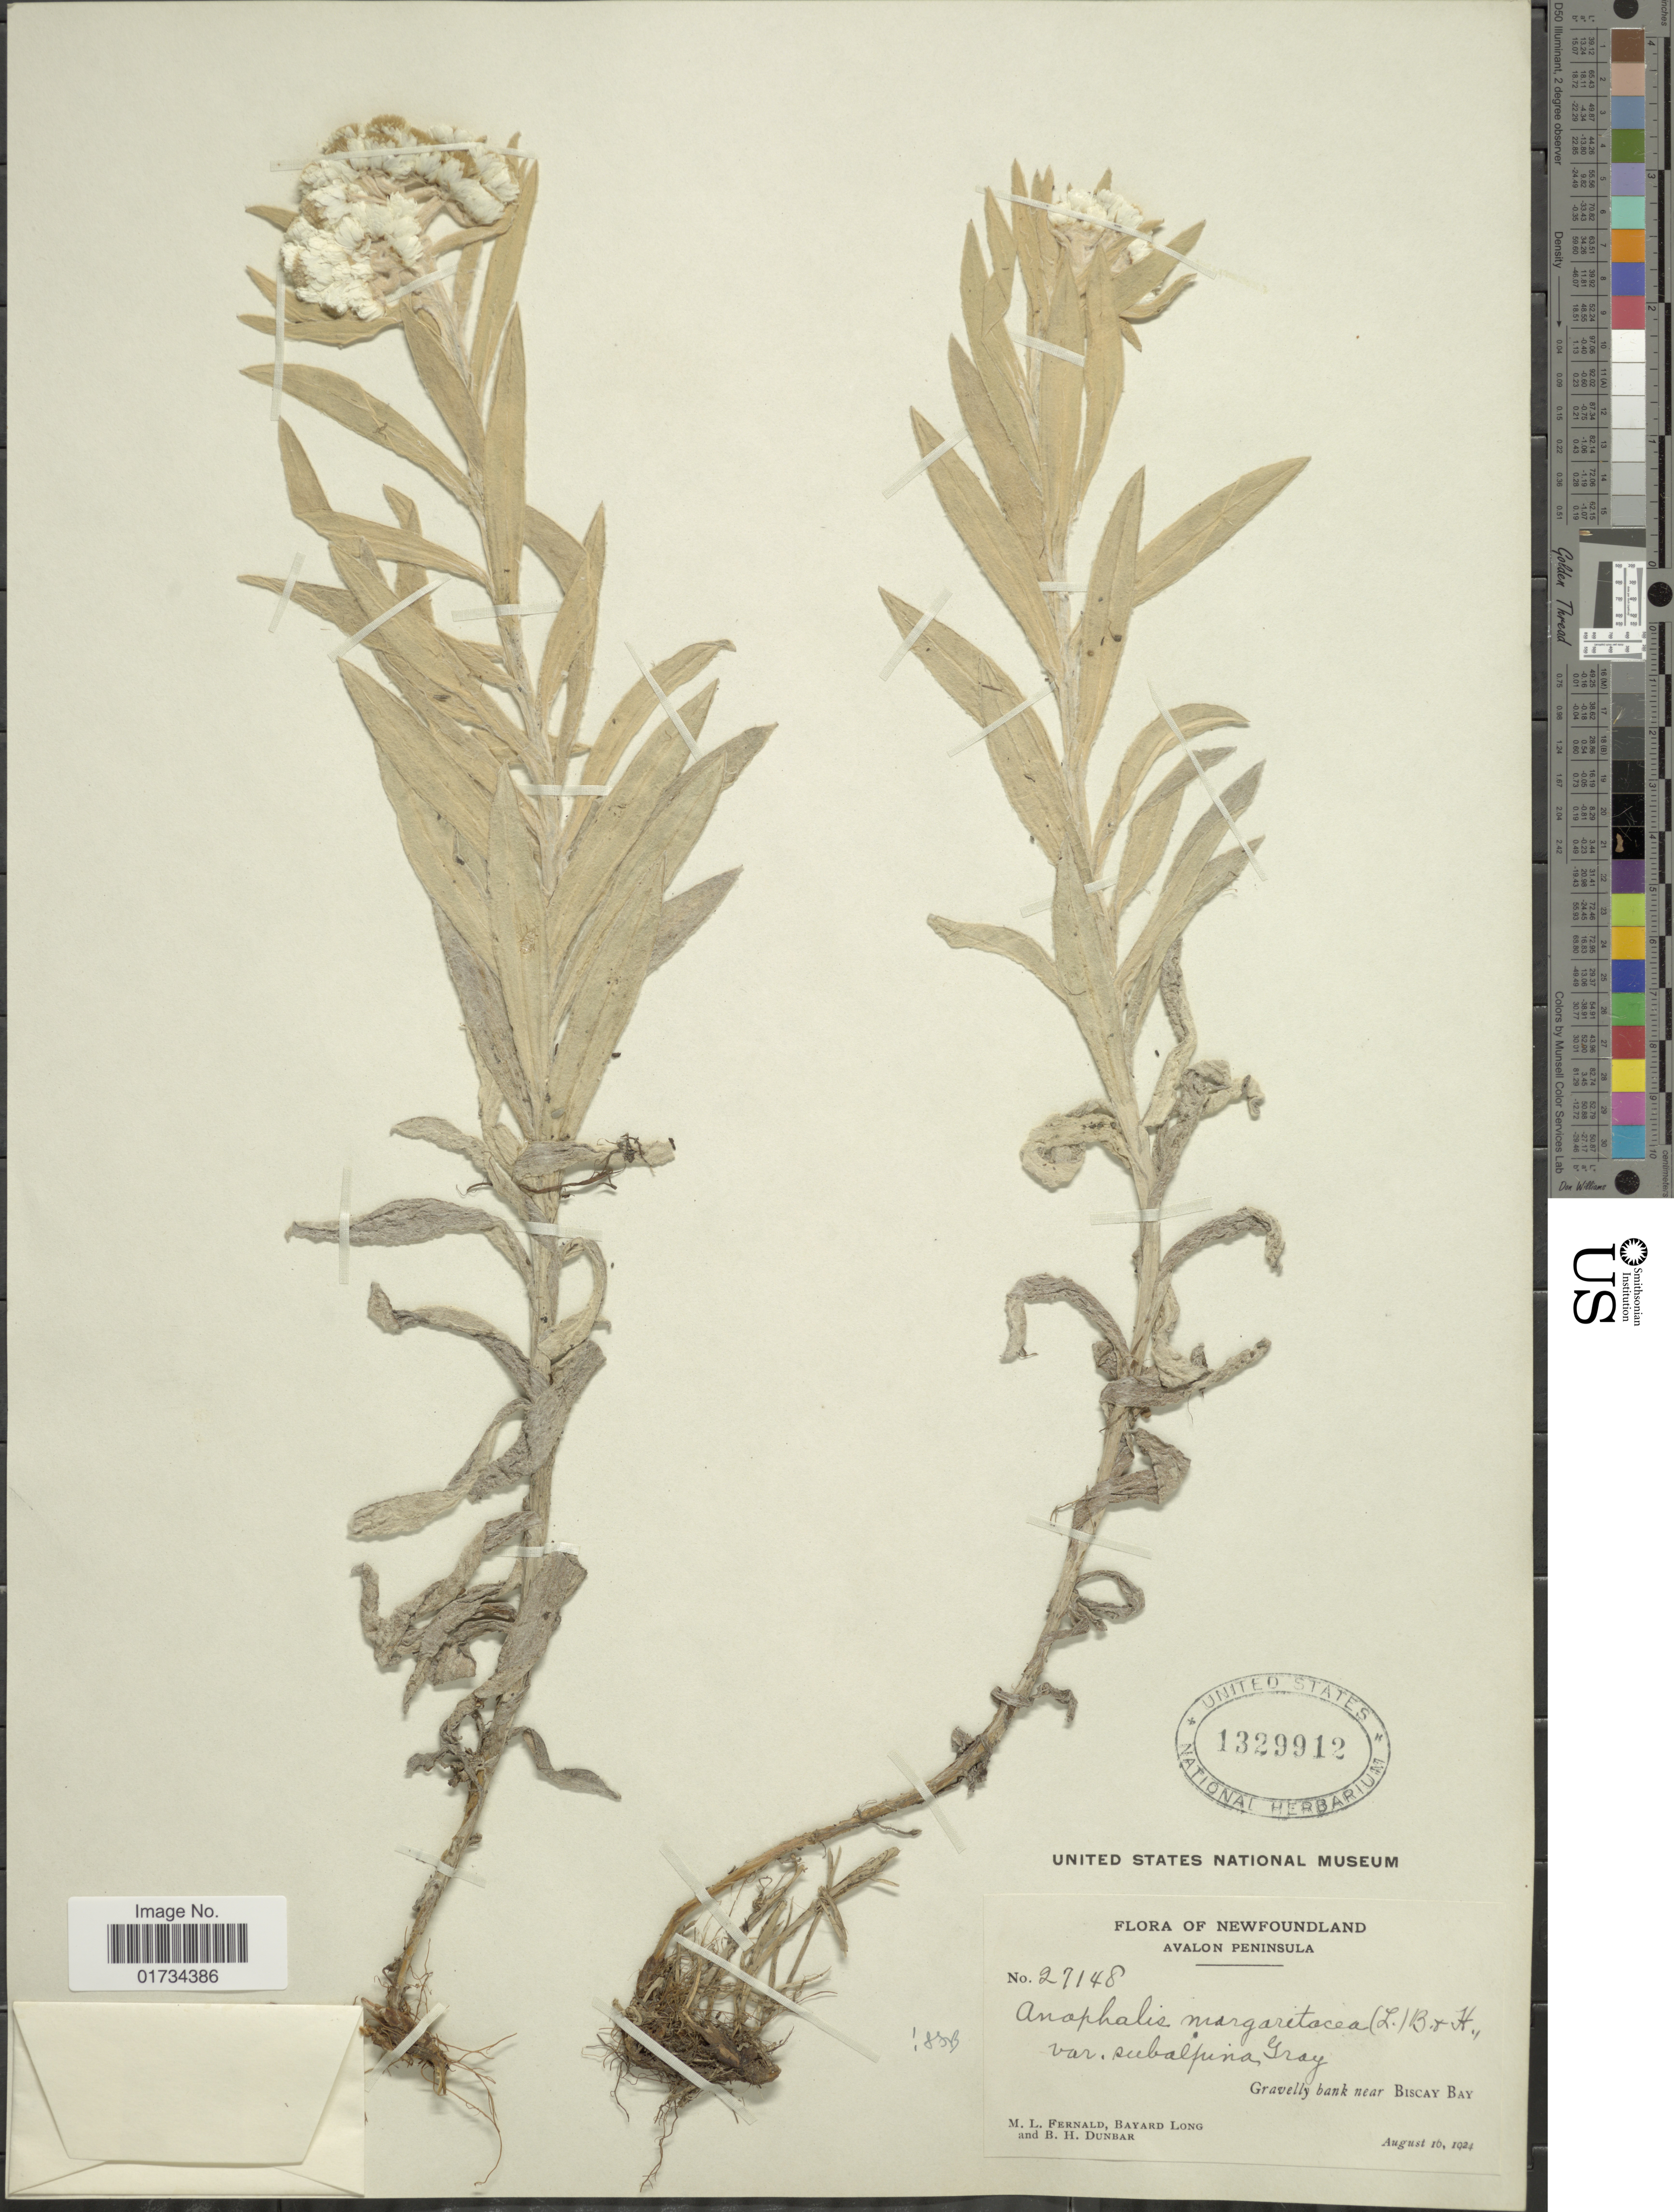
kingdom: Plantae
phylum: Tracheophyta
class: Magnoliopsida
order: Asterales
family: Asteraceae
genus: Anaphalis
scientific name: Anaphalis subalpina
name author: (A. Gray) Rydb.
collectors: M. L. Fernald, B. Long & B. Dunbar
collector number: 27148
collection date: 1924-08-16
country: Canada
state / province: Newfoundland and Labrador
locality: Newfoundland. Avalon Peninsula. Gravelly bank near Biscay Bay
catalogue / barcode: US 1329912